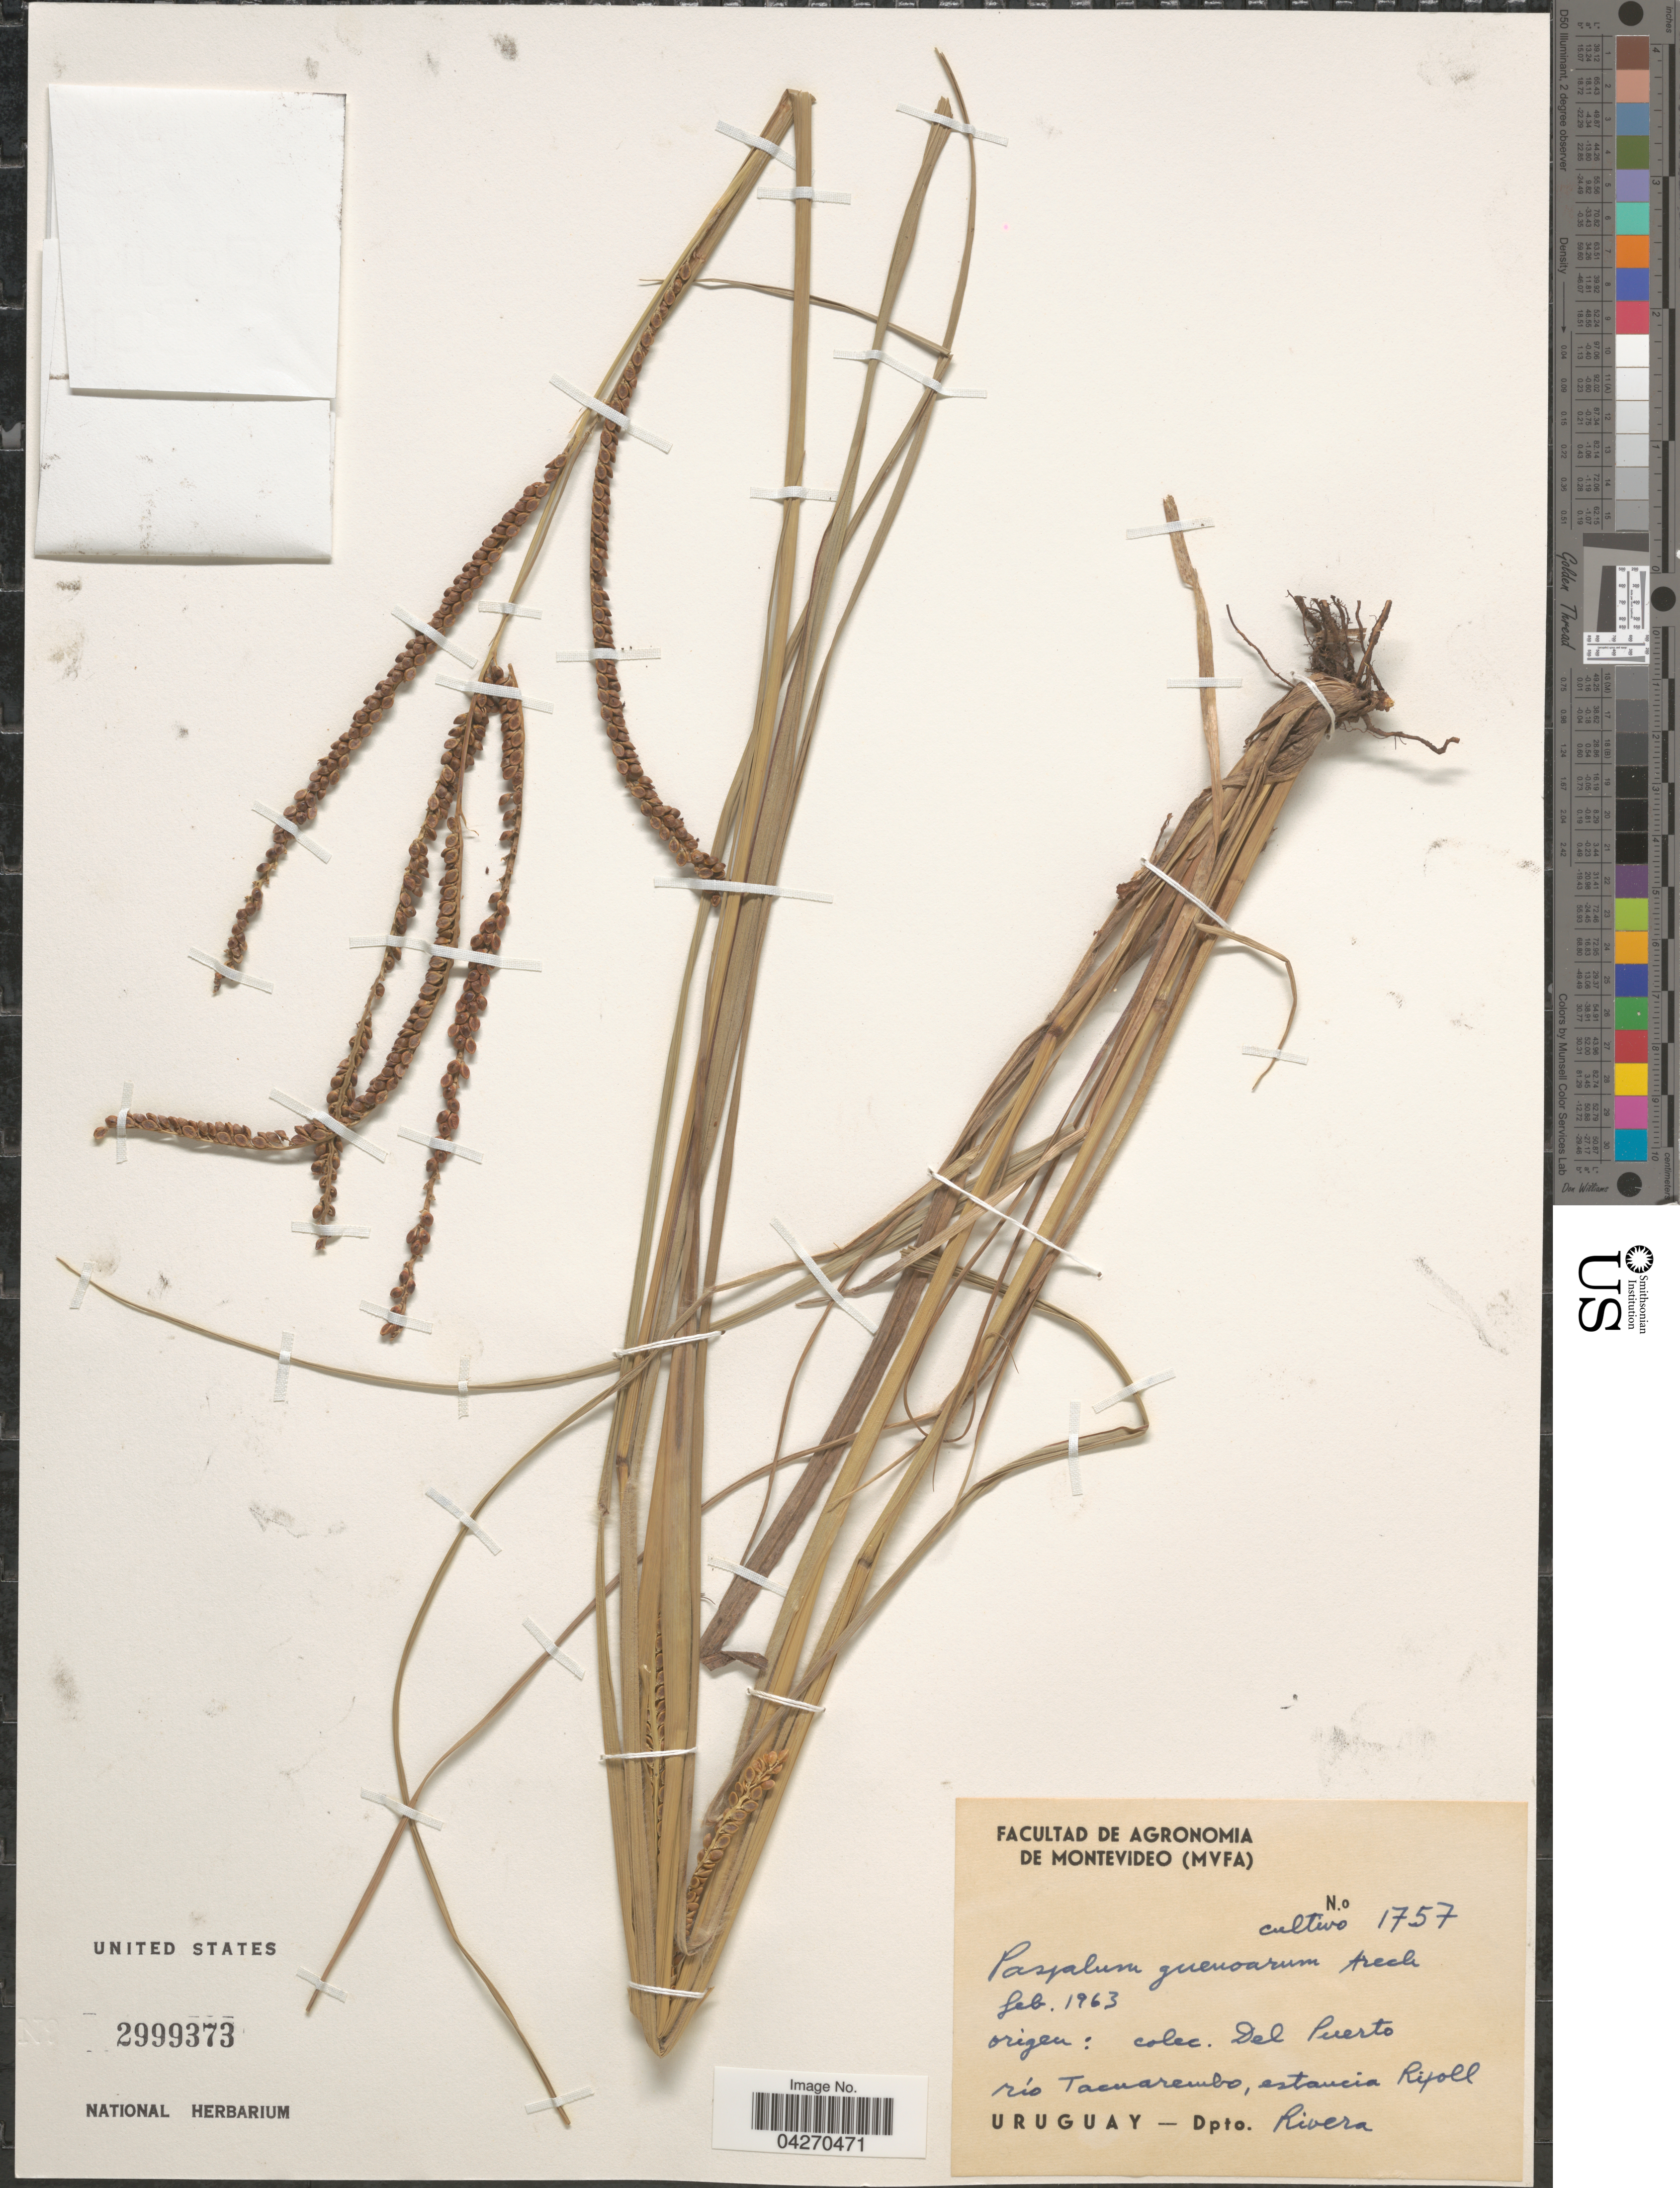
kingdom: Plantae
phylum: Tracheophyta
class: Liliopsida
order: Poales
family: Poaceae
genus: Paspalum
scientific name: Paspalum guenoarum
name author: Arechav.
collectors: Facultad de Agronomia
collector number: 1757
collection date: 1963-02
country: Uruguay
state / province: Rivera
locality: Río Tacuarembo, estancia Rijoll. Dpto. Rivera.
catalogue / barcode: US 2999373